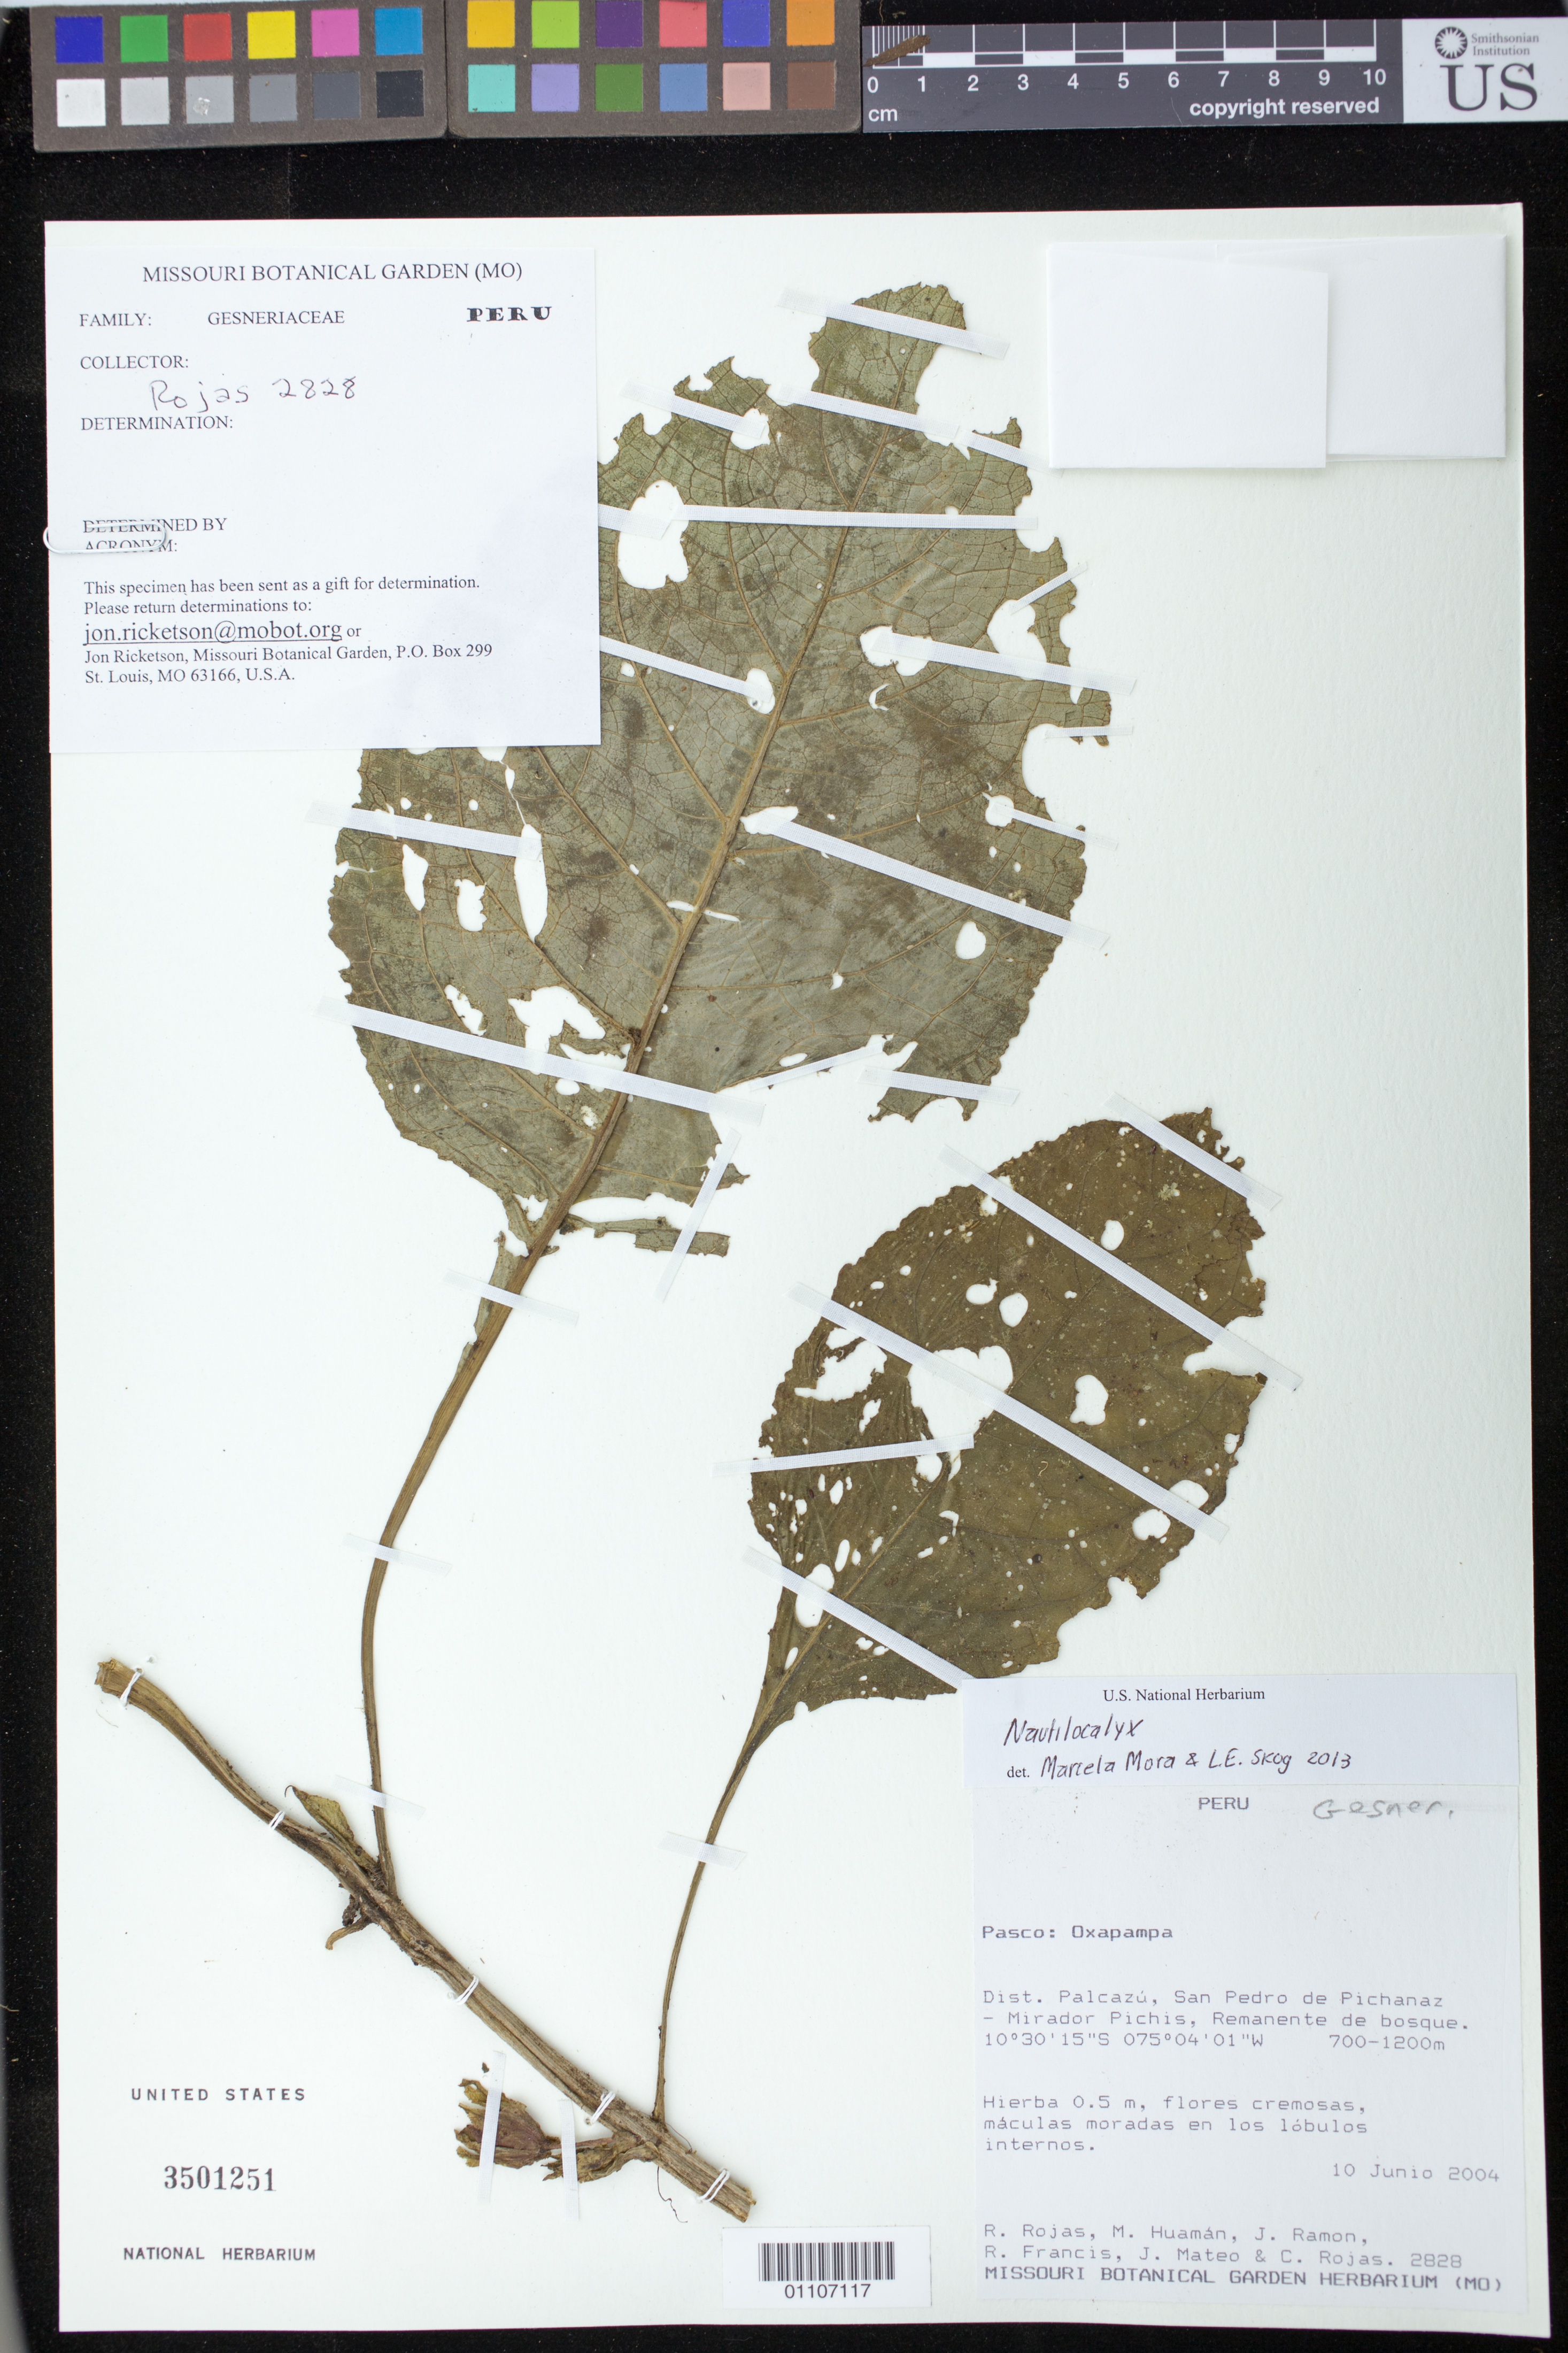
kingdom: Plantae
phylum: Tracheophyta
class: Magnoliopsida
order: Lamiales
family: Gesneriaceae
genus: Nautilocalyx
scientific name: Nautilocalyx sp.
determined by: Mora, M. Marcela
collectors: R. Rojas, M. Huamán, J. Ramon, R. Francis, J. Mateo & C. Rojas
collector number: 10436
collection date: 2004-06-10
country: Peru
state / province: Pasco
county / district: Oxapampa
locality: San Pedro de Pichanaz- Mirador Pichis, Palcazu Dist.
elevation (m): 700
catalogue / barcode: US 3501251